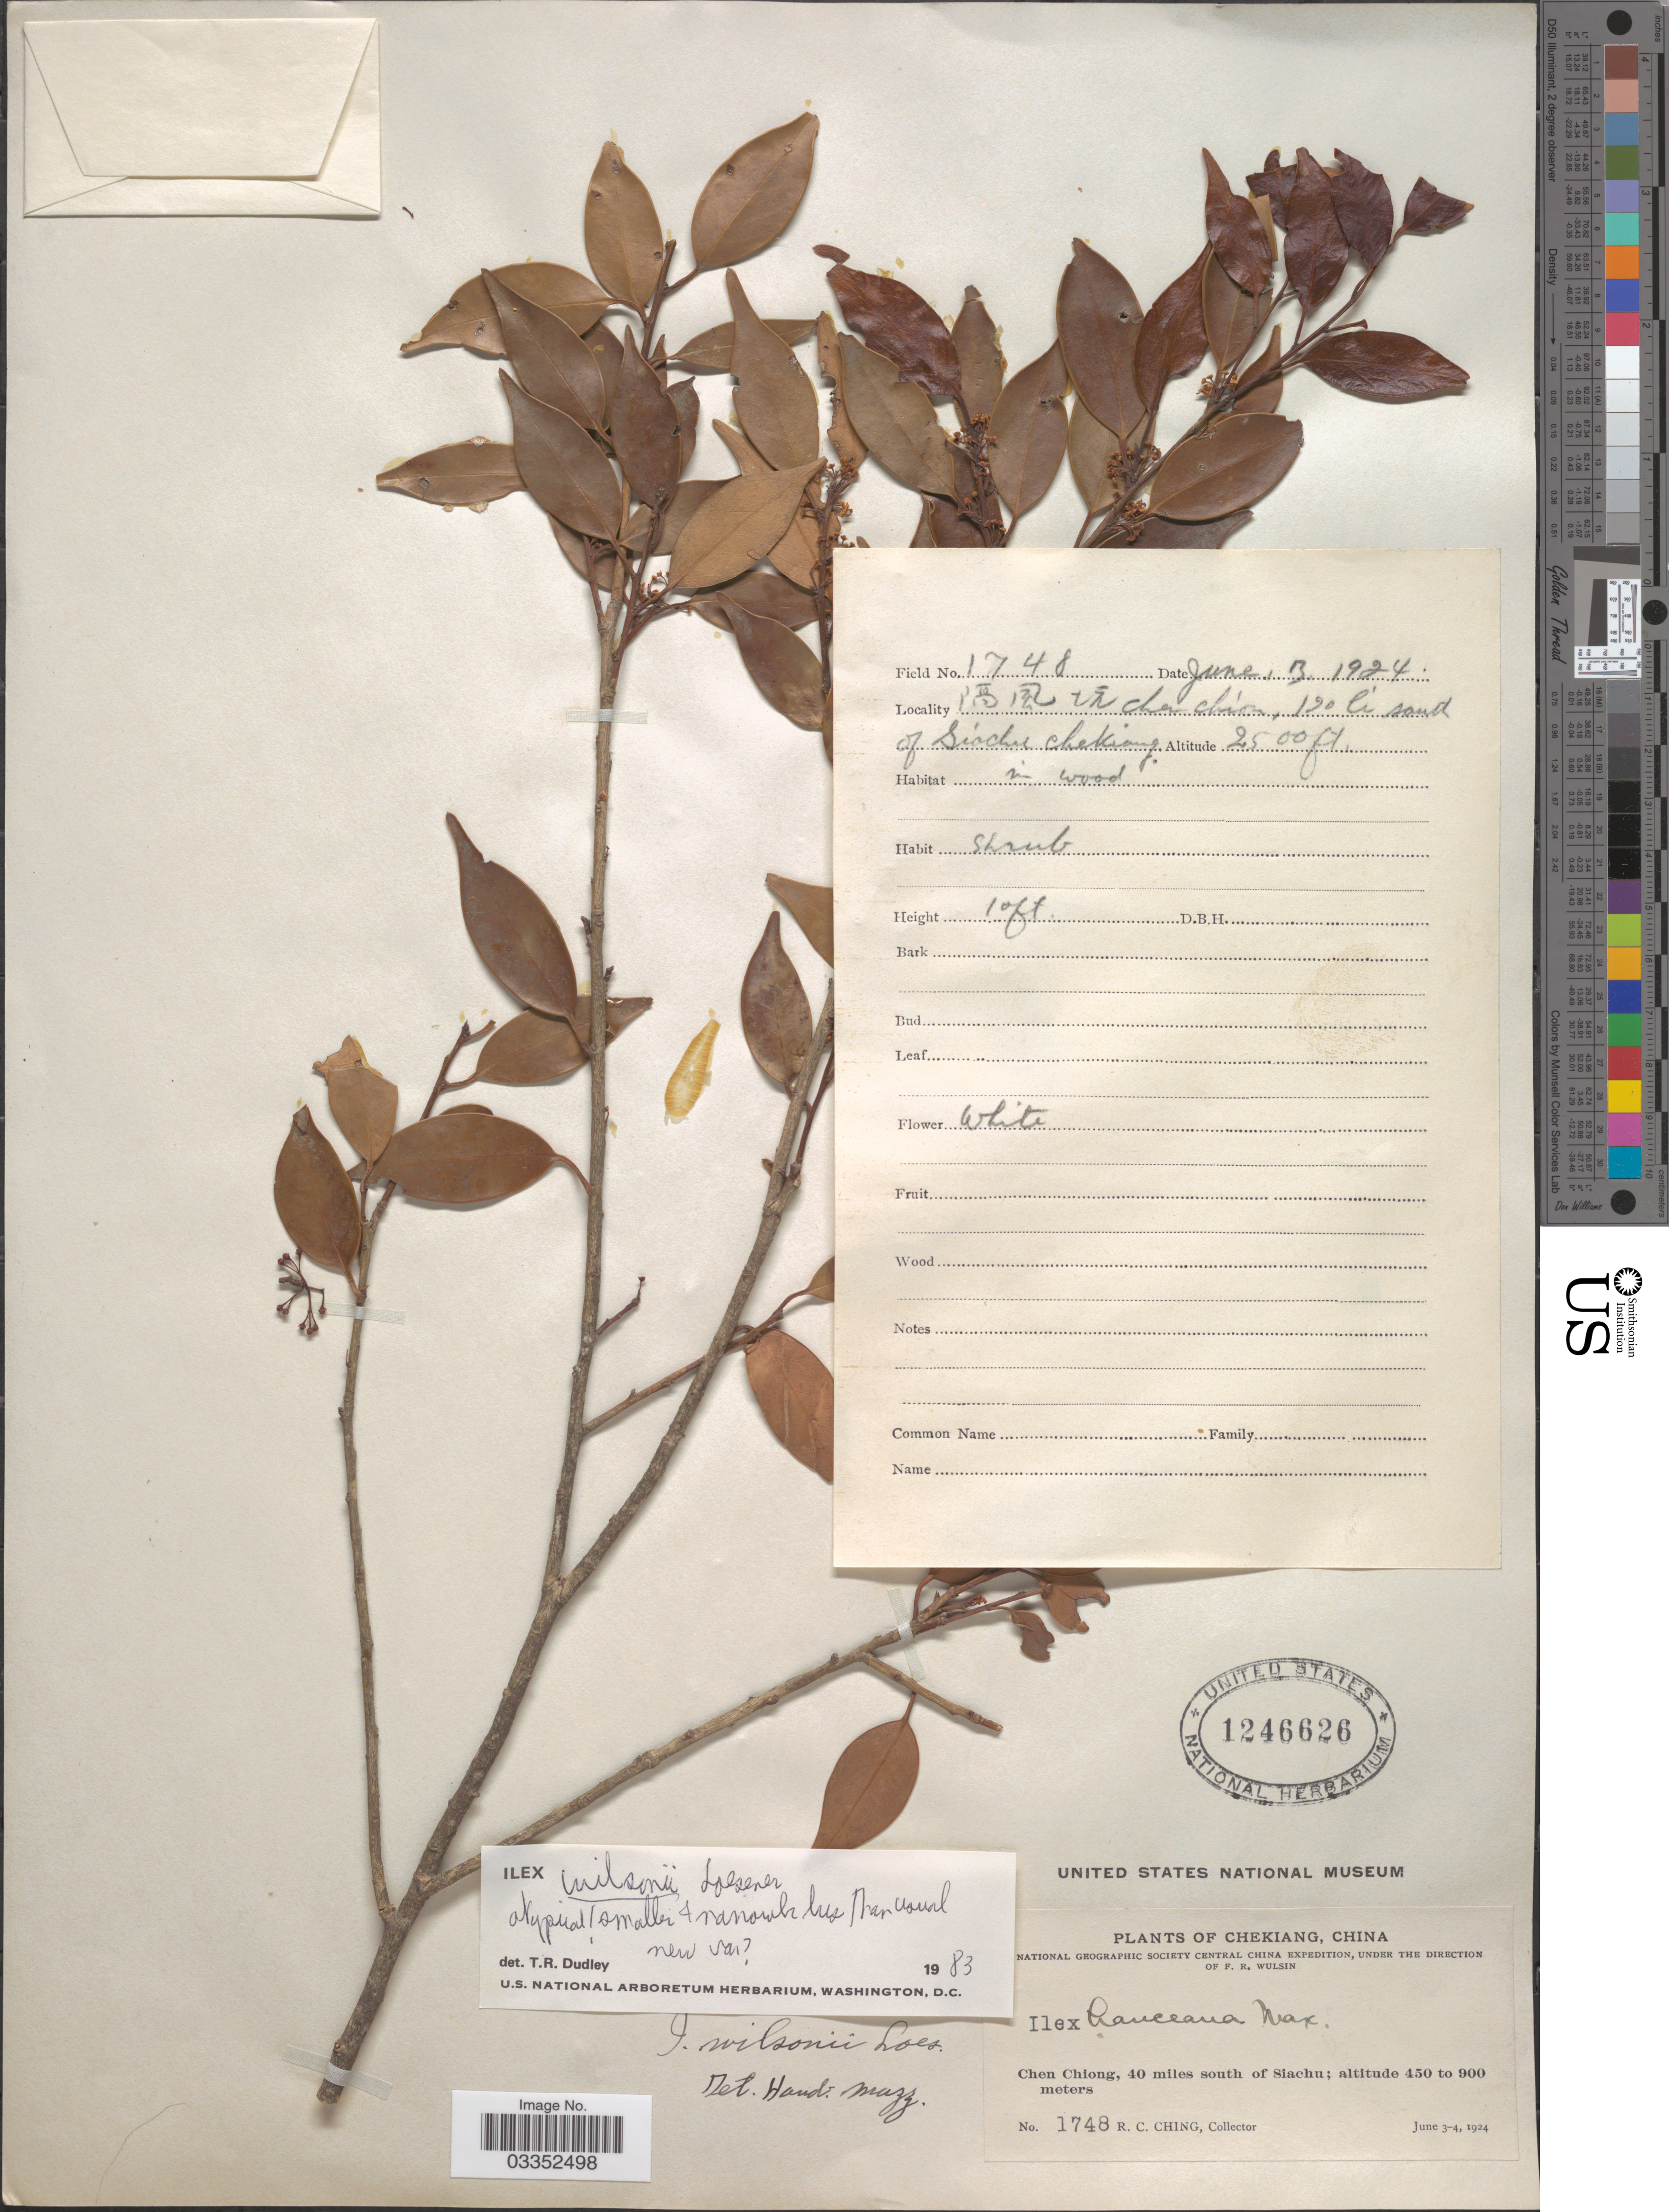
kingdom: Plantae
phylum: Tracheophyta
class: Magnoliopsida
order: Aquifoliales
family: Aquifoliaceae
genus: Ilex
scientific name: Ilex wilsonii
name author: Loes.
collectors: R. C. Ching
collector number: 1748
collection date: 1924-06-03/1924-06-04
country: China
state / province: Zhejiang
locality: Chekiang, Chen Chiong, 120 li. south (40 miles south) of Siachu.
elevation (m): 762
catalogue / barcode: US 1246626